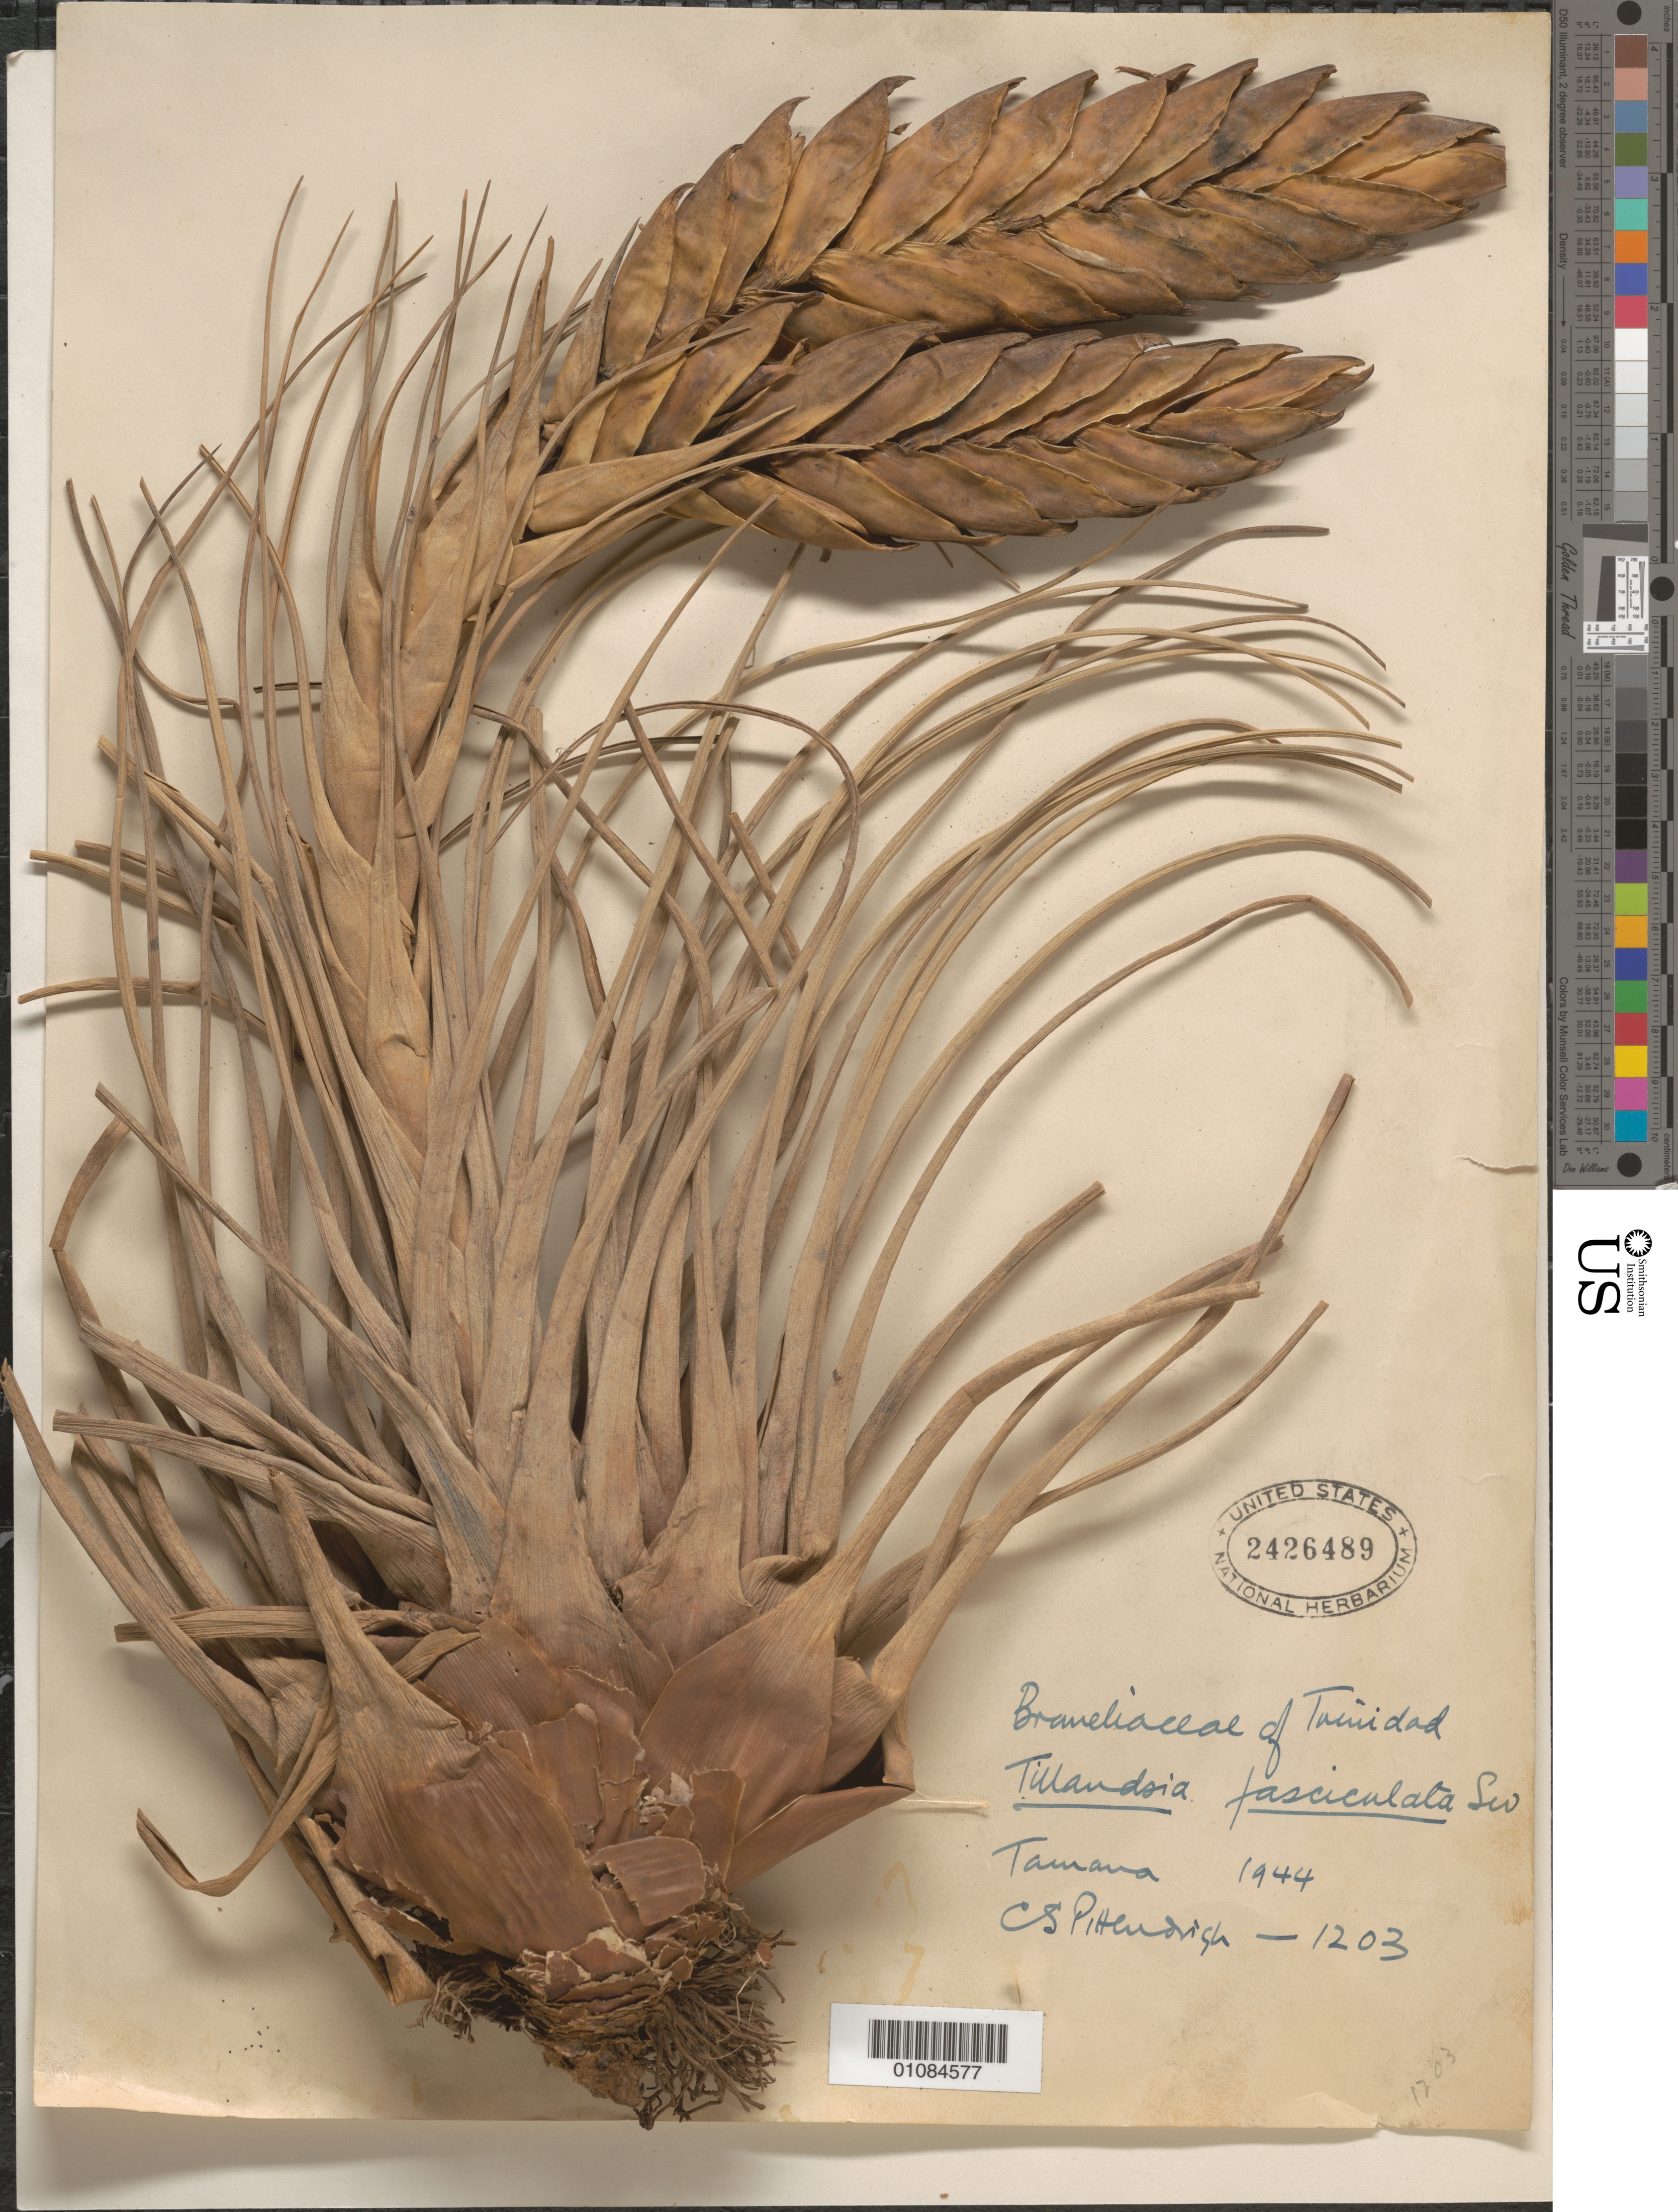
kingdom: Plantae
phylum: Tracheophyta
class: Liliopsida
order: Poales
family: Bromeliaceae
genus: Tillandsia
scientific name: Tillandsia fasciculata var. clavispica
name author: Sw.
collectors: C. S. Pittendrigh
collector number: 1203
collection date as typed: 1944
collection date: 1944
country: Trinidad and Tobago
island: Trinidad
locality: Tamana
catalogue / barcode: US 2426489